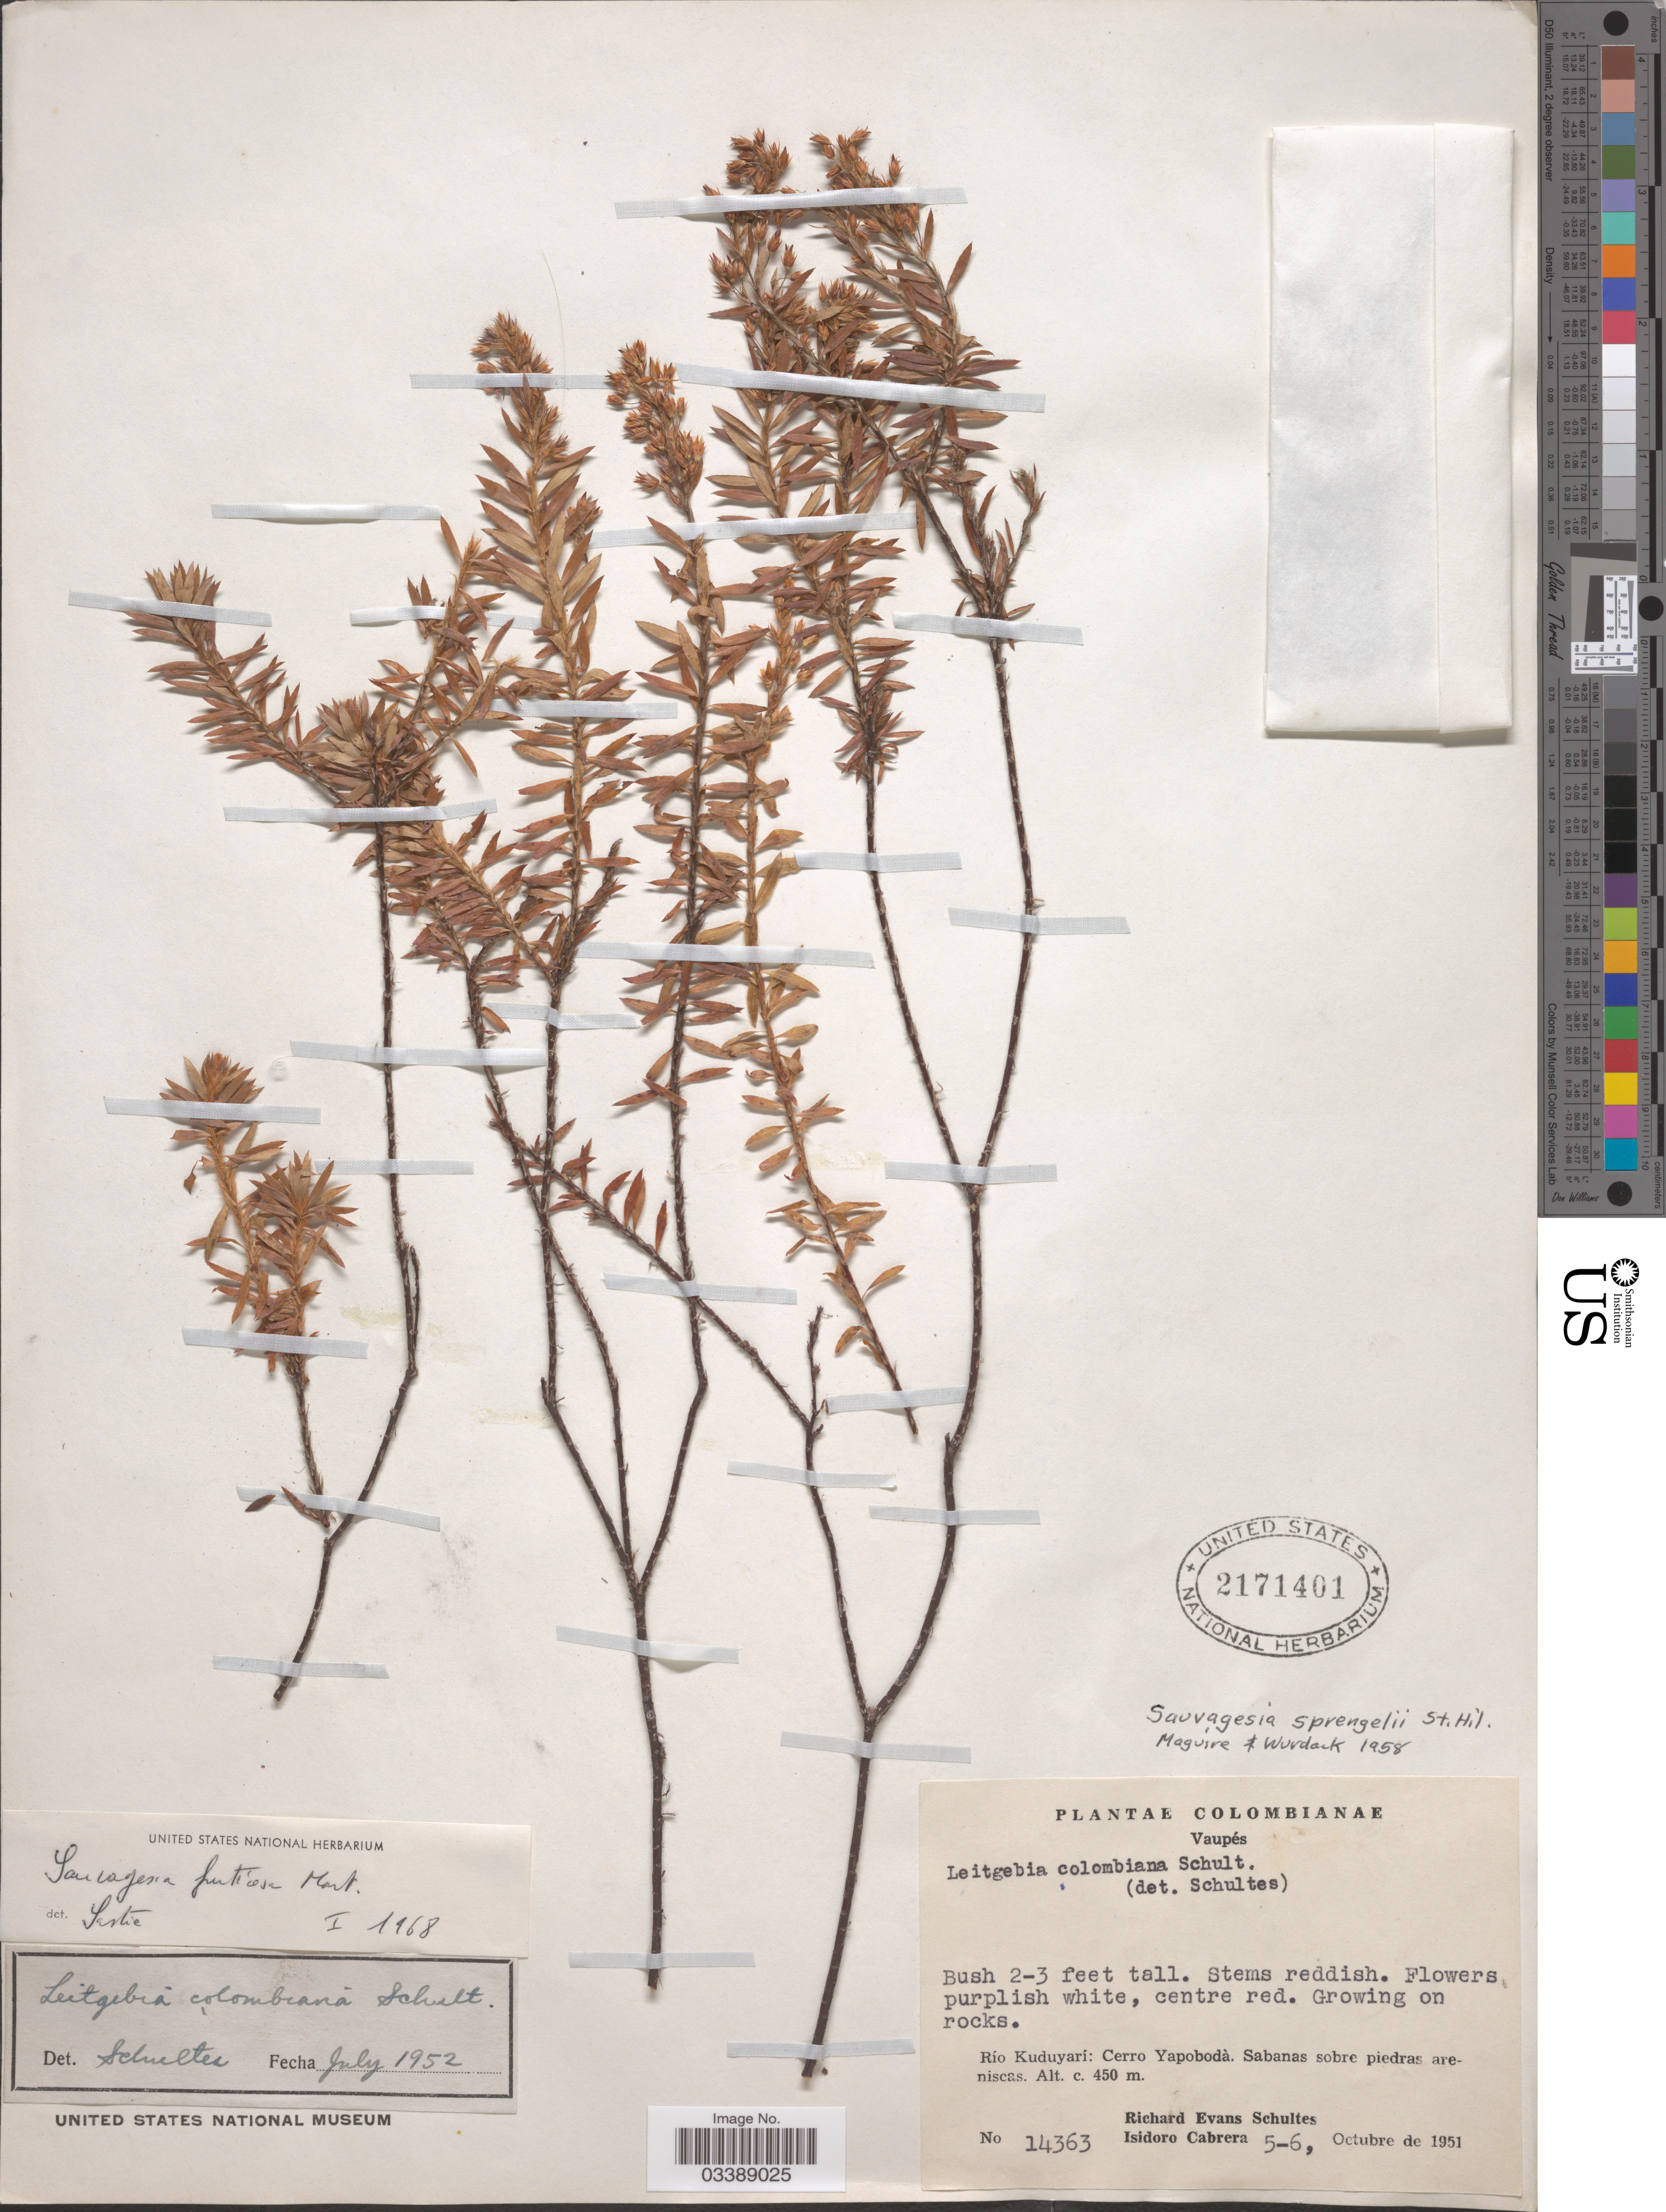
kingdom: Plantae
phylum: Tracheophyta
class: Magnoliopsida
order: Malpighiales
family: Ochnaceae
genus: Sauvagesia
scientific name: Sauvagesia fruticosa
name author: Mart.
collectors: R. E. Schultes & I. Cabrera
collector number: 14363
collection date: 1951-10-05/1951-10-06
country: Colombia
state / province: Vaupés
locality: Río Kuduyari: Cerro Yapobodá. Sabanas sobre piedras areniscas.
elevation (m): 450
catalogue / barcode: US 2171401